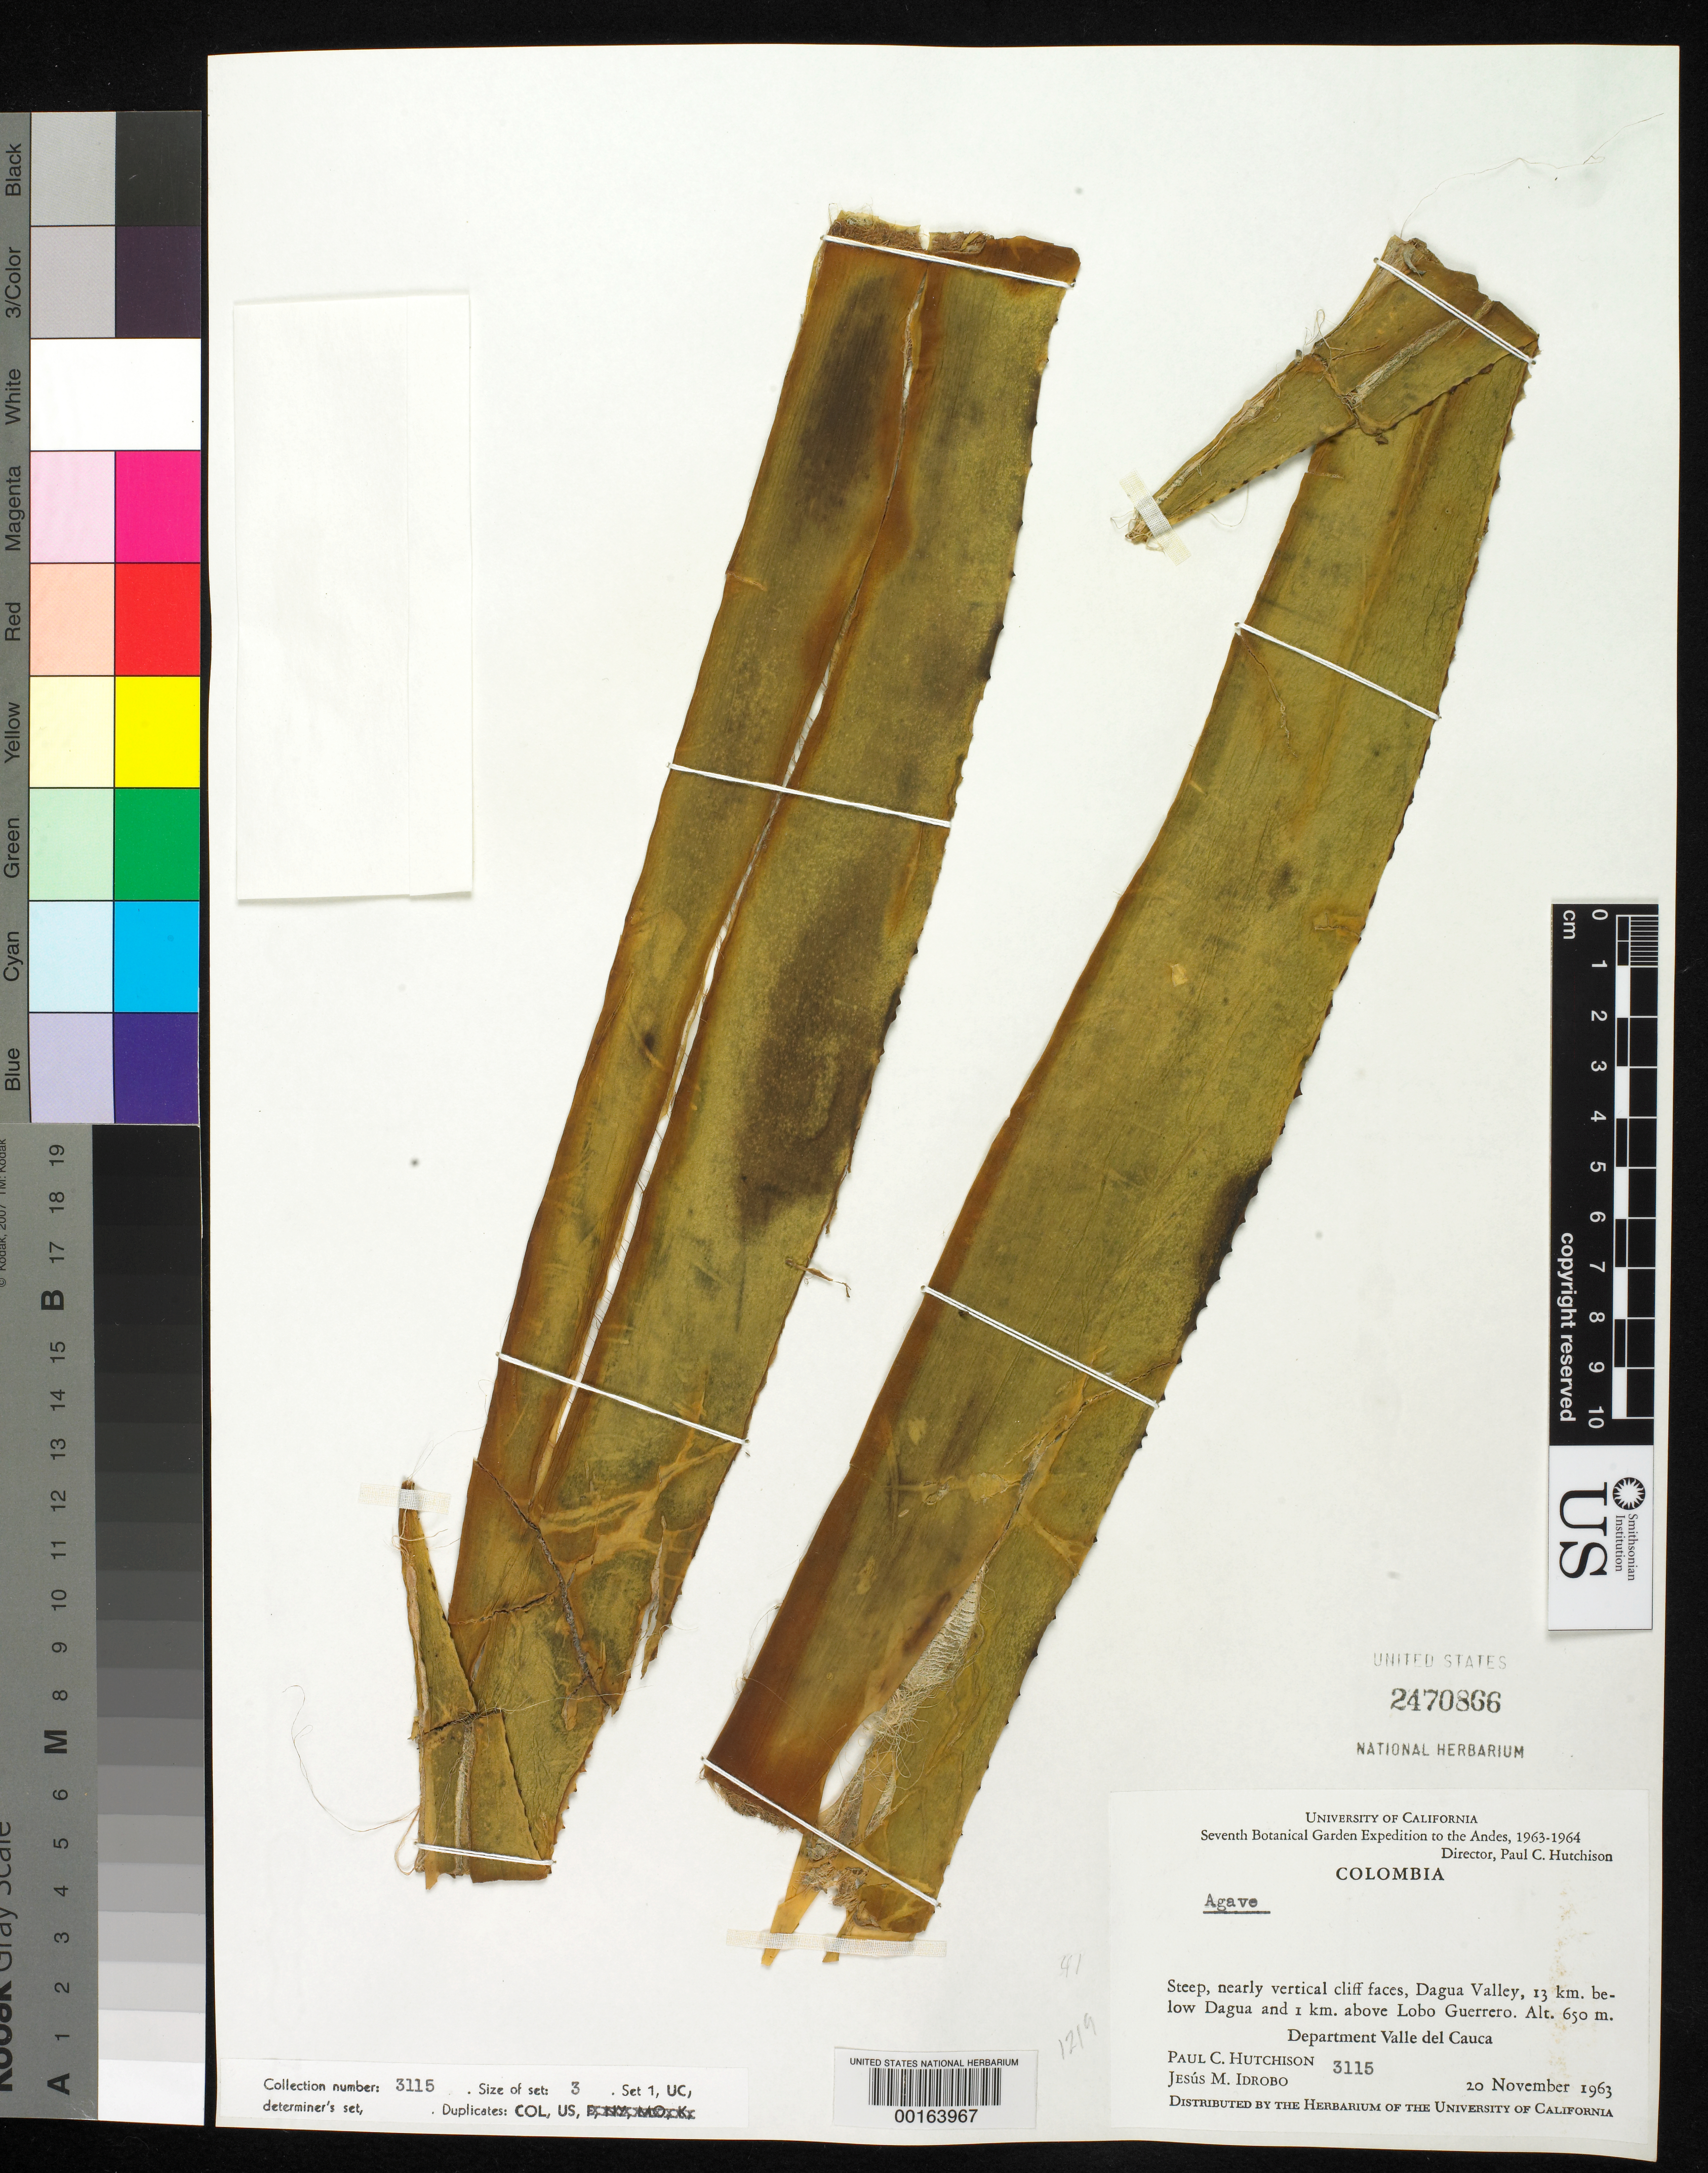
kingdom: Plantae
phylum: Tracheophyta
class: Liliopsida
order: Asparagales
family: Asparagaceae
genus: Agave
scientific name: Agave sp.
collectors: P. C. Hutchison & J. M. Idrobo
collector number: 3115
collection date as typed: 20 Nov 1963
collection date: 1963-11-20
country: Colombia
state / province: Valle del Cauca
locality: Dagua Valley, 13 km below Dagua and 1 km above Lobo Guerrero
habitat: Steep, nearly vertical cliff faces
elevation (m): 650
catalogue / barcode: US 2470866